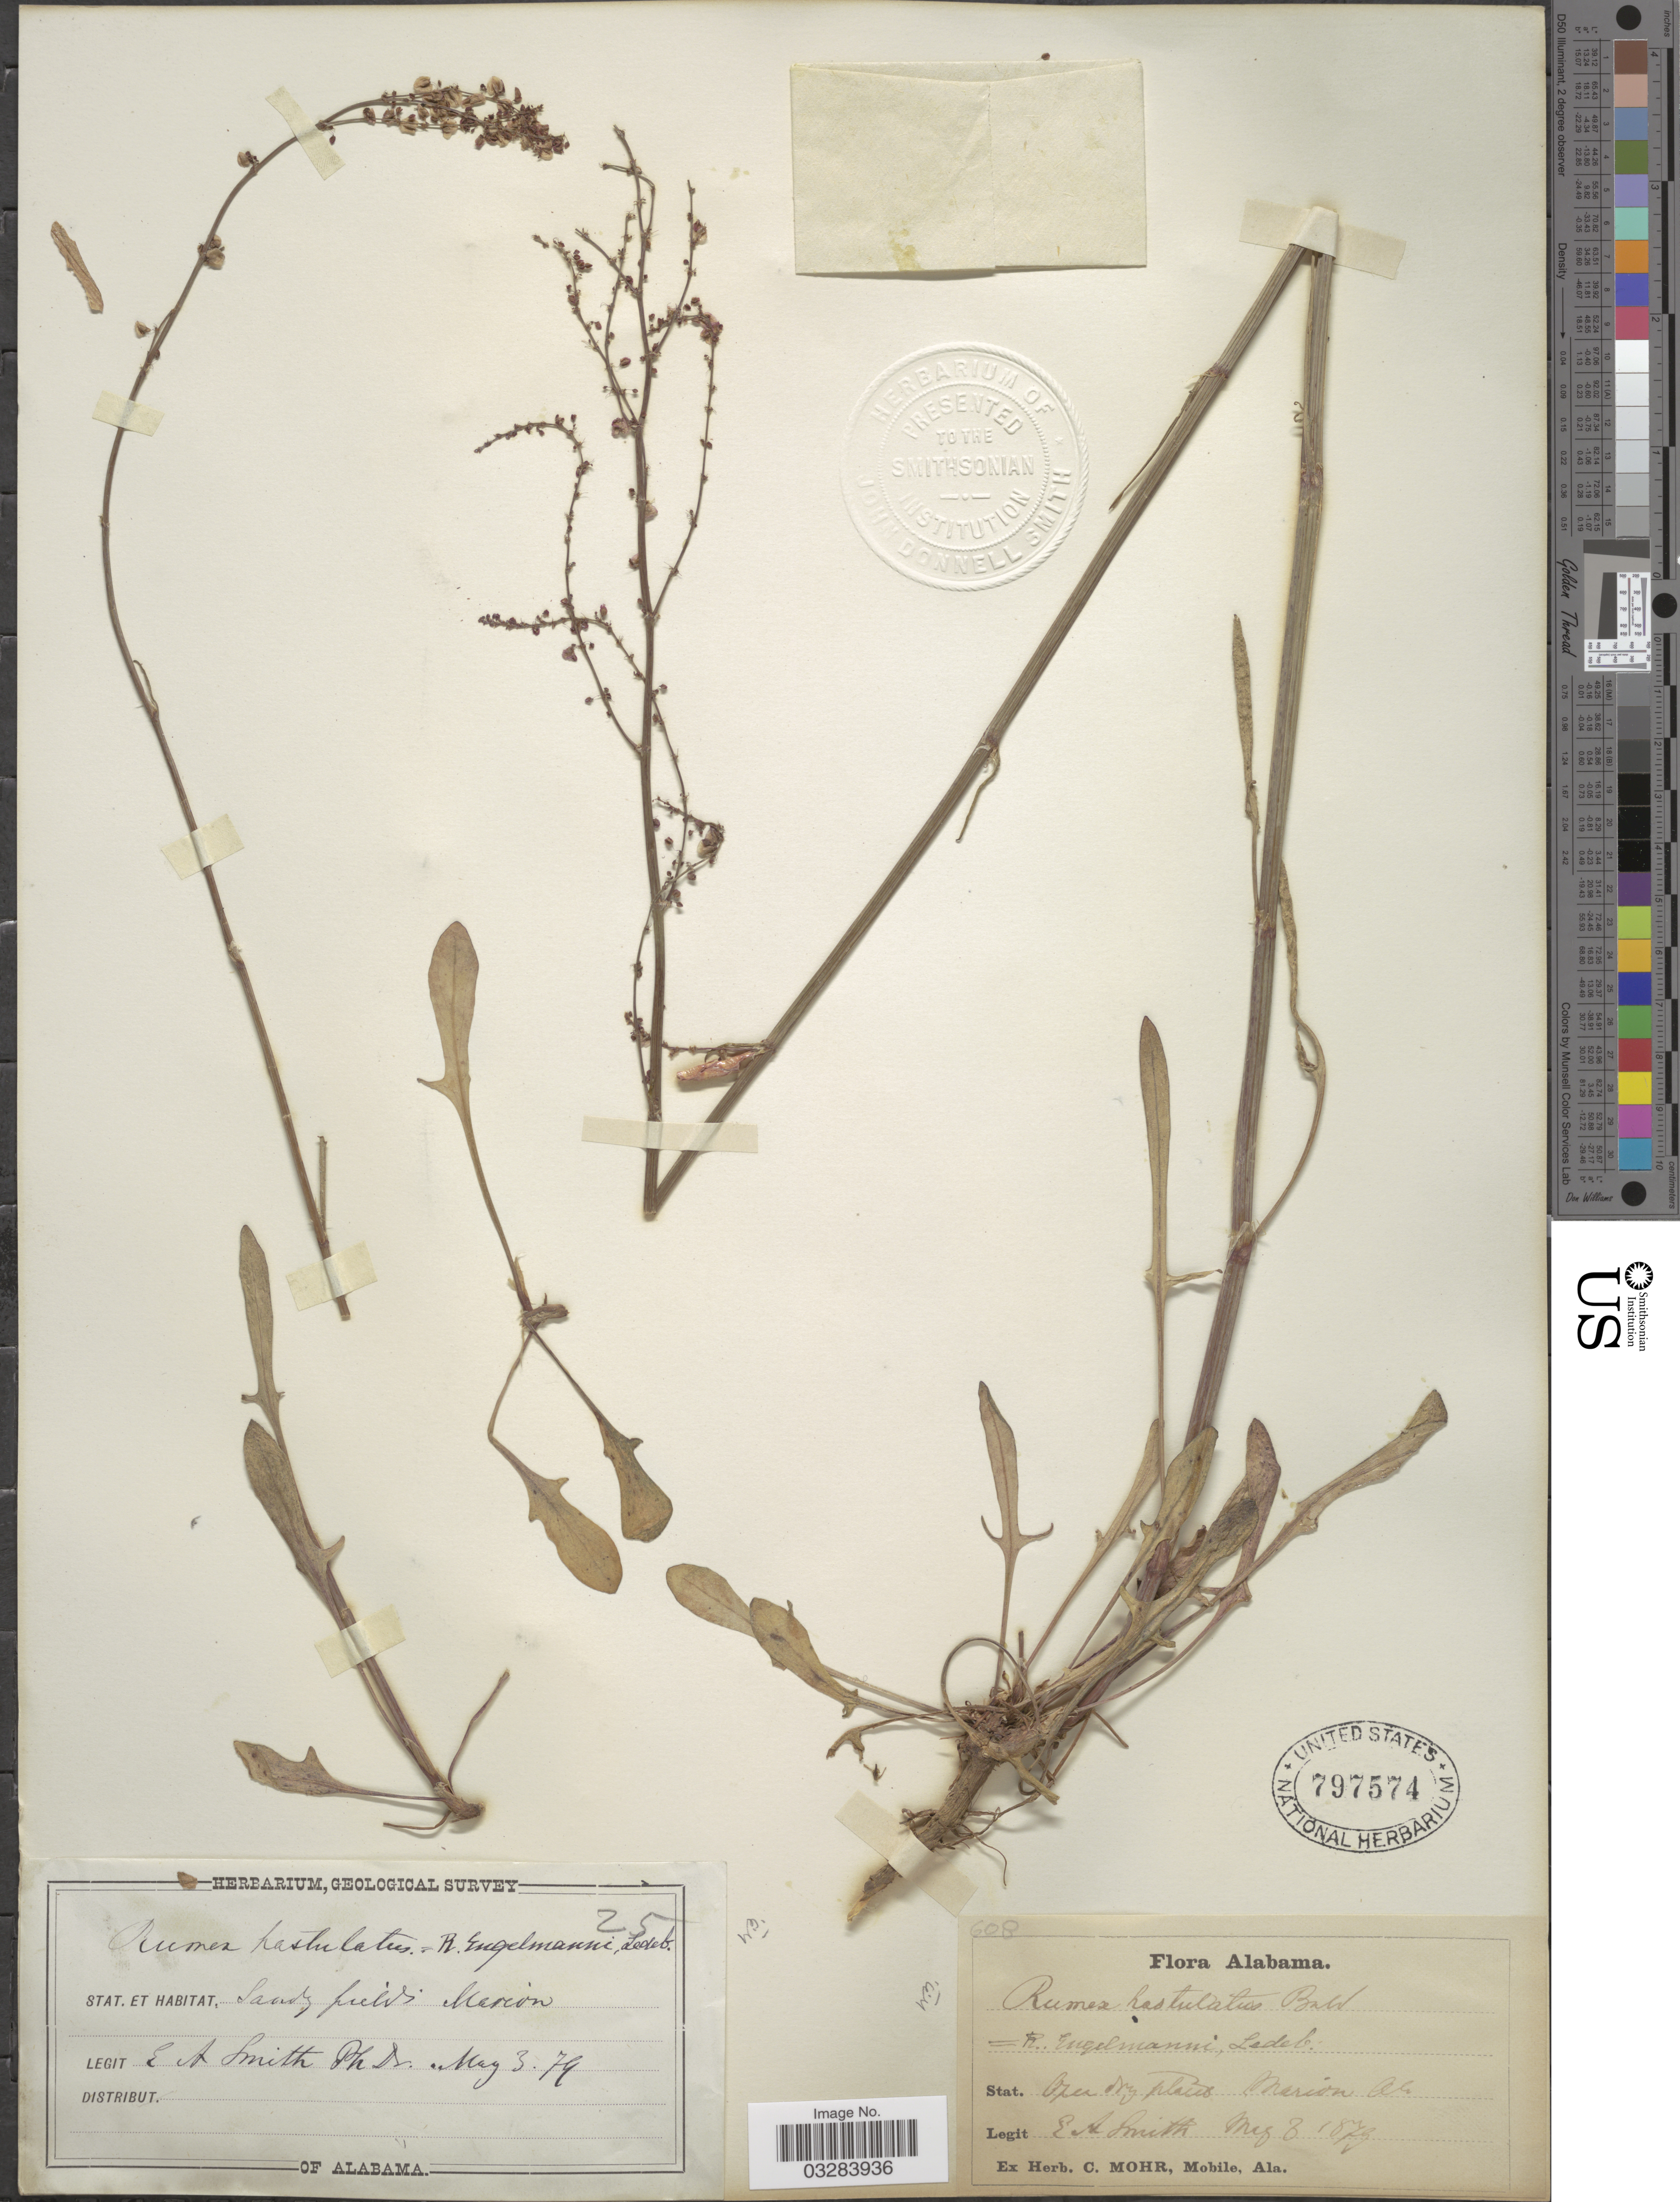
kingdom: Plantae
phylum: Tracheophyta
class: Magnoliopsida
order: Caryophyllales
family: Polygonaceae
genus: Rumex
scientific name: Rumex hastatulus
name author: Baldwin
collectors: E. A. Smith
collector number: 25?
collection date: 1879-05-03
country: United States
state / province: Alabama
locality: Marion.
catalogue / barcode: US 797574